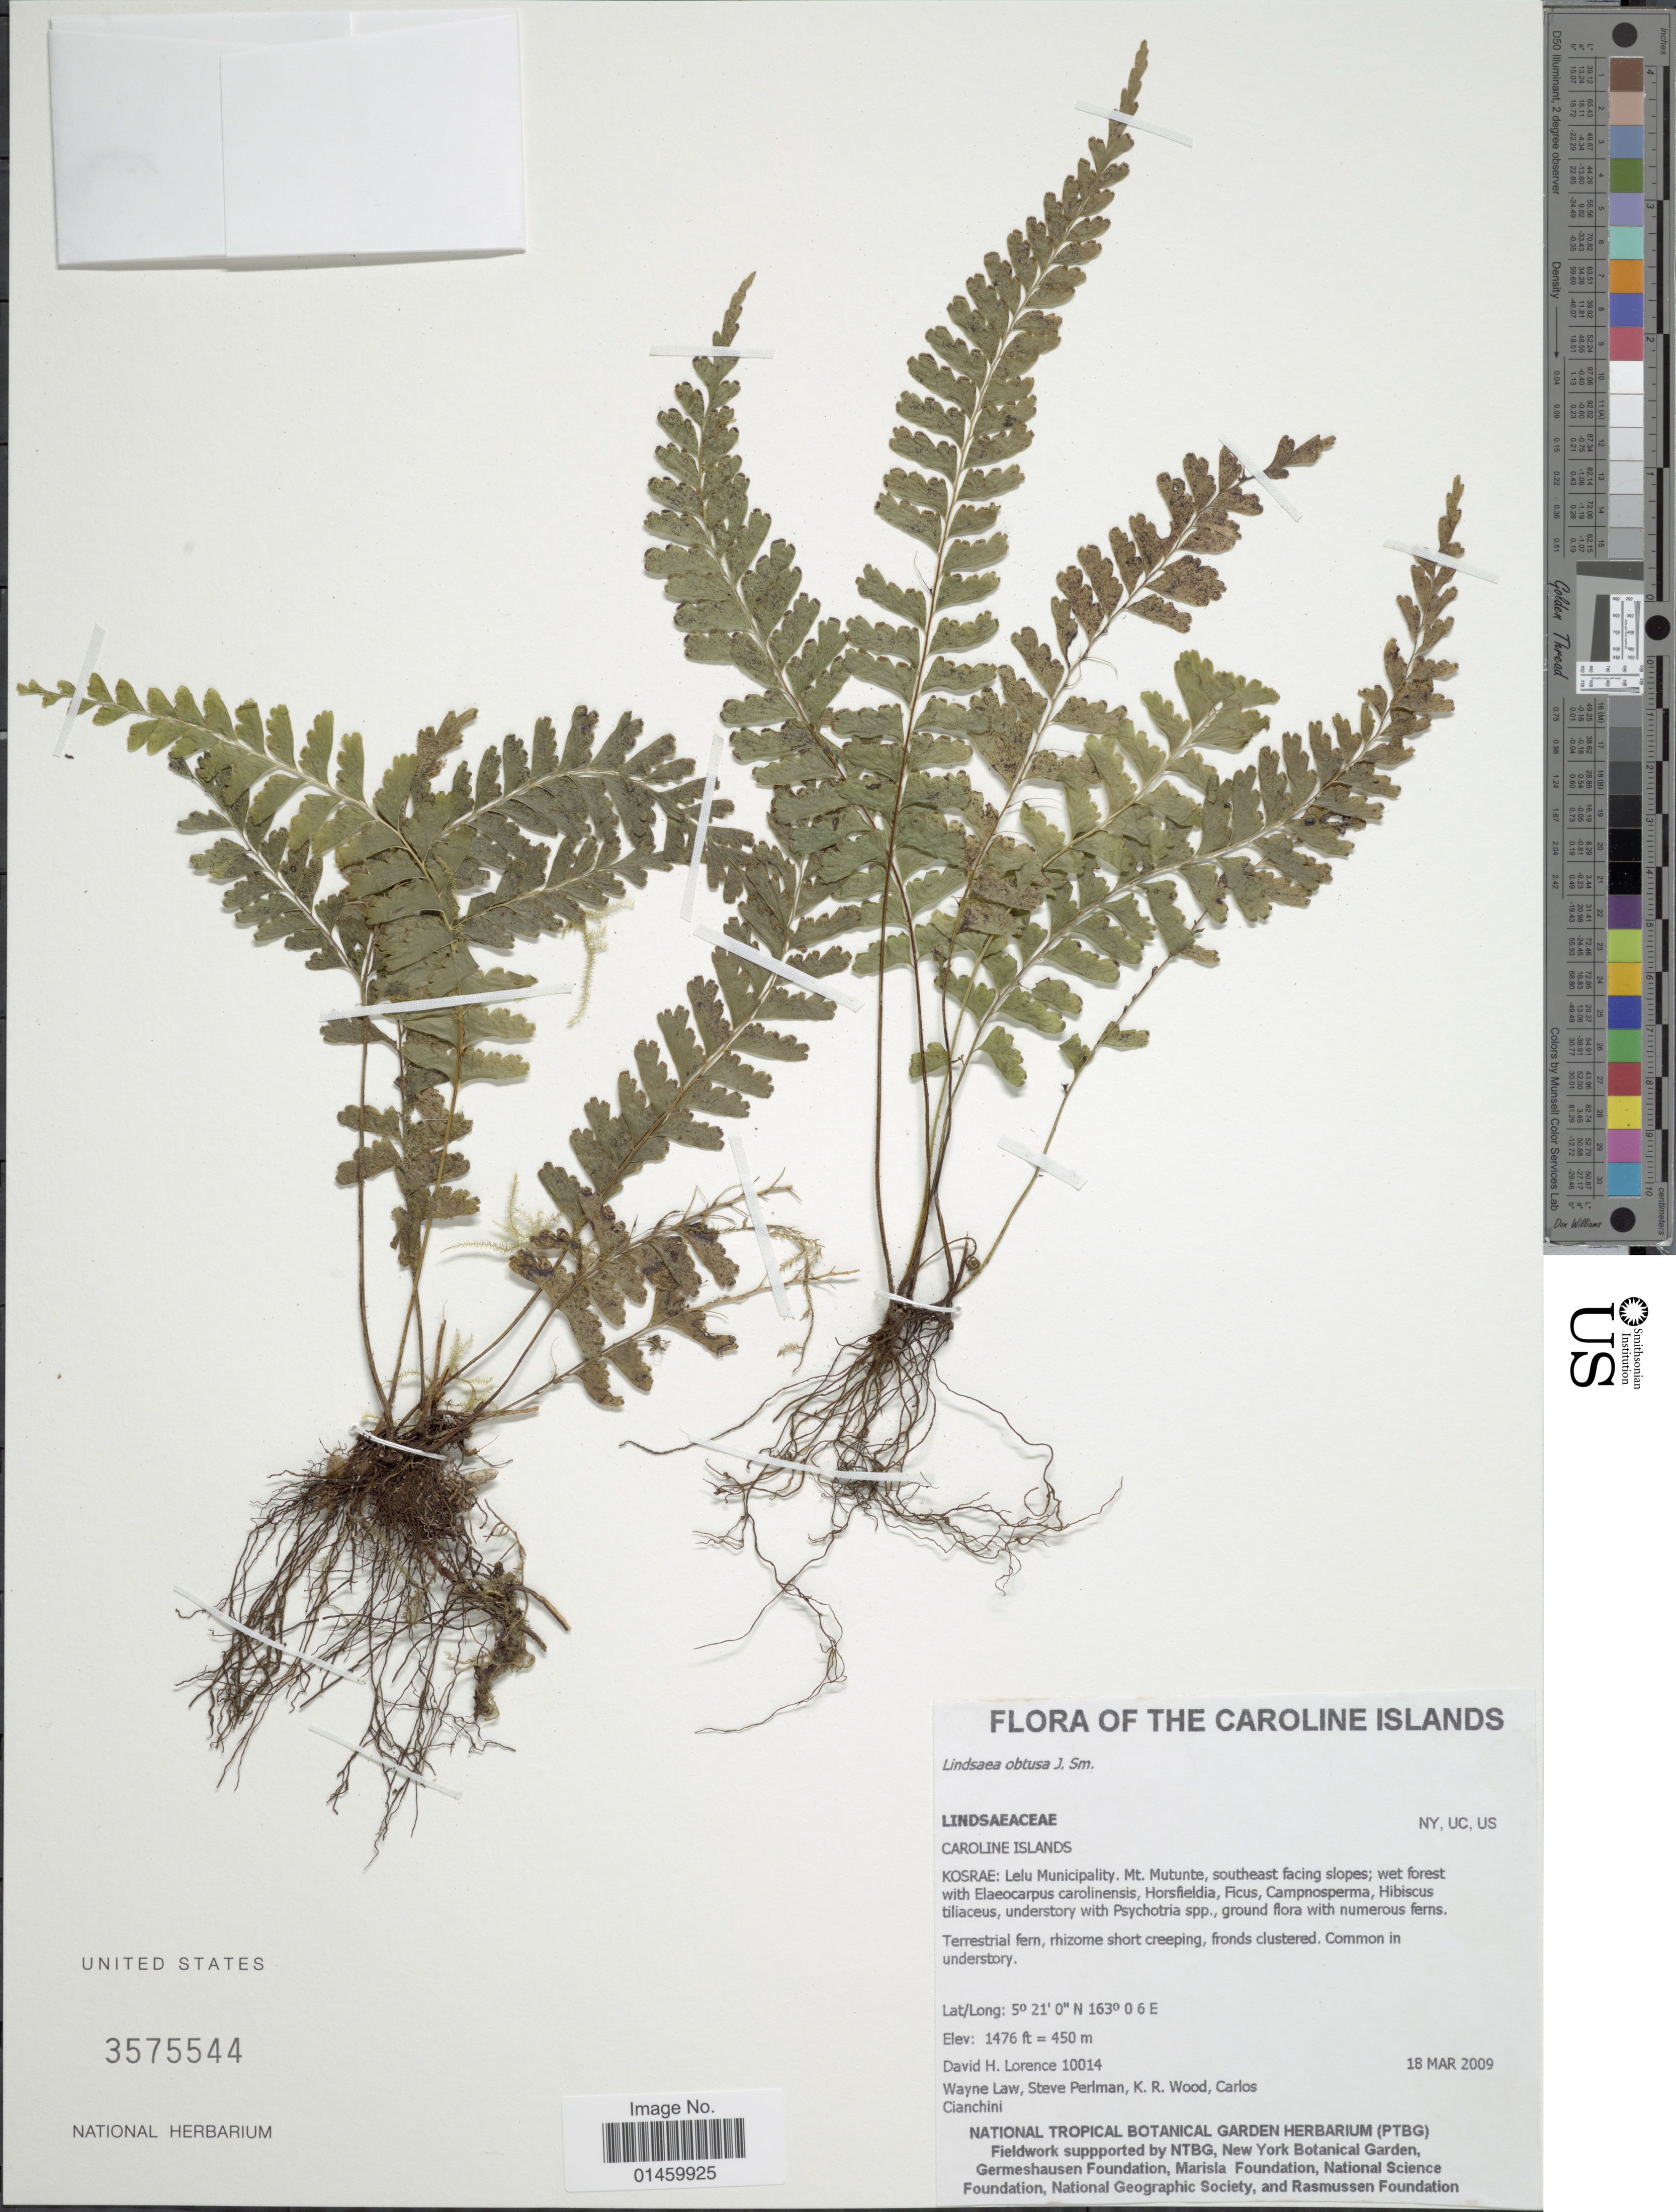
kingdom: Plantae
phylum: Tracheophyta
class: Polypodiopsida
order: Polypodiales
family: Lindsaeaceae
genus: Lindsaea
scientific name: Lindsaea obtusa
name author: J. Sm. ex Hook.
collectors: D. Lorence, W. Law, S. Perlman, K. R. Wood & C. Cianchini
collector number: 10014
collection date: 2009-03-18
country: Micronesia, Federated States of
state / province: Kosrae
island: Lelu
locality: The Caroline Islands. Kosrae: Lelu Municipality. Mt. Mutunte, southeast facing slopes.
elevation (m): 450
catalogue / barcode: US 3575544